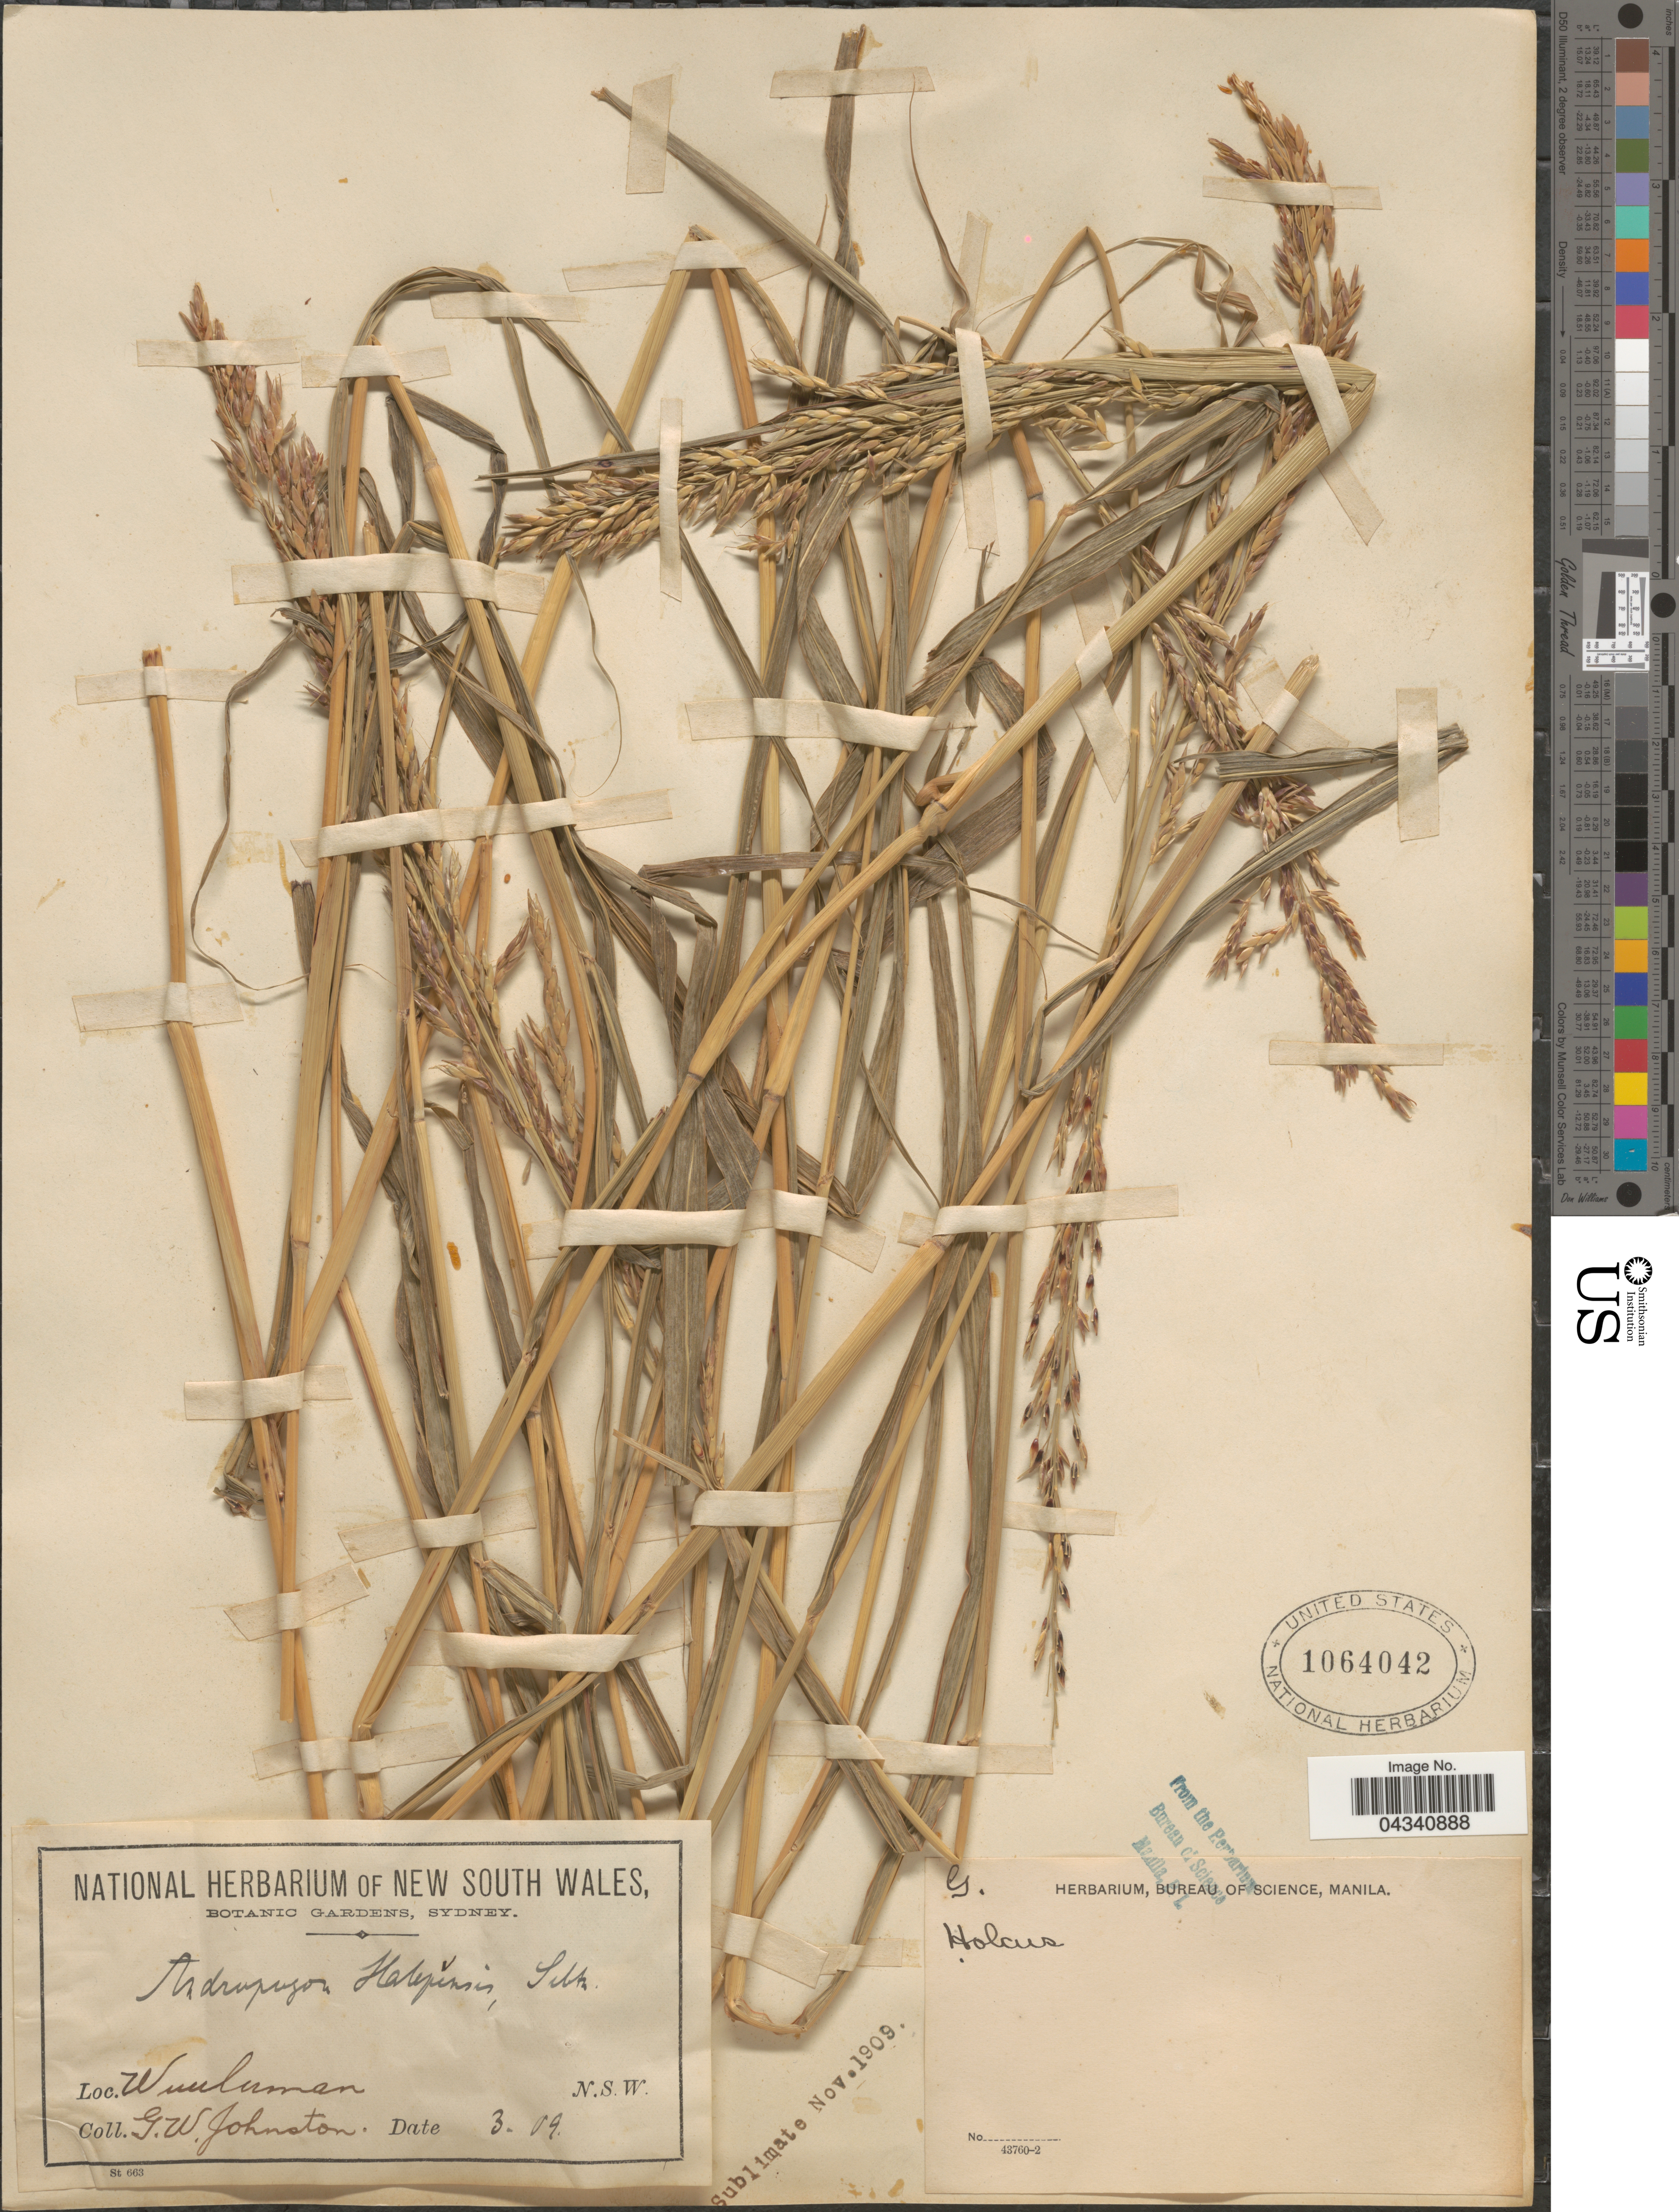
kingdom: Plantae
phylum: Tracheophyta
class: Liliopsida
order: Poales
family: Poaceae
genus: Sorghum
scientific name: Sorghum halepense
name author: (L.) Pers.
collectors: G. Johnston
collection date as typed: Transcribed d/m/y: /3/9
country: Australia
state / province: New South Wales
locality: Wuuluman.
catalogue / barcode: US 1064042